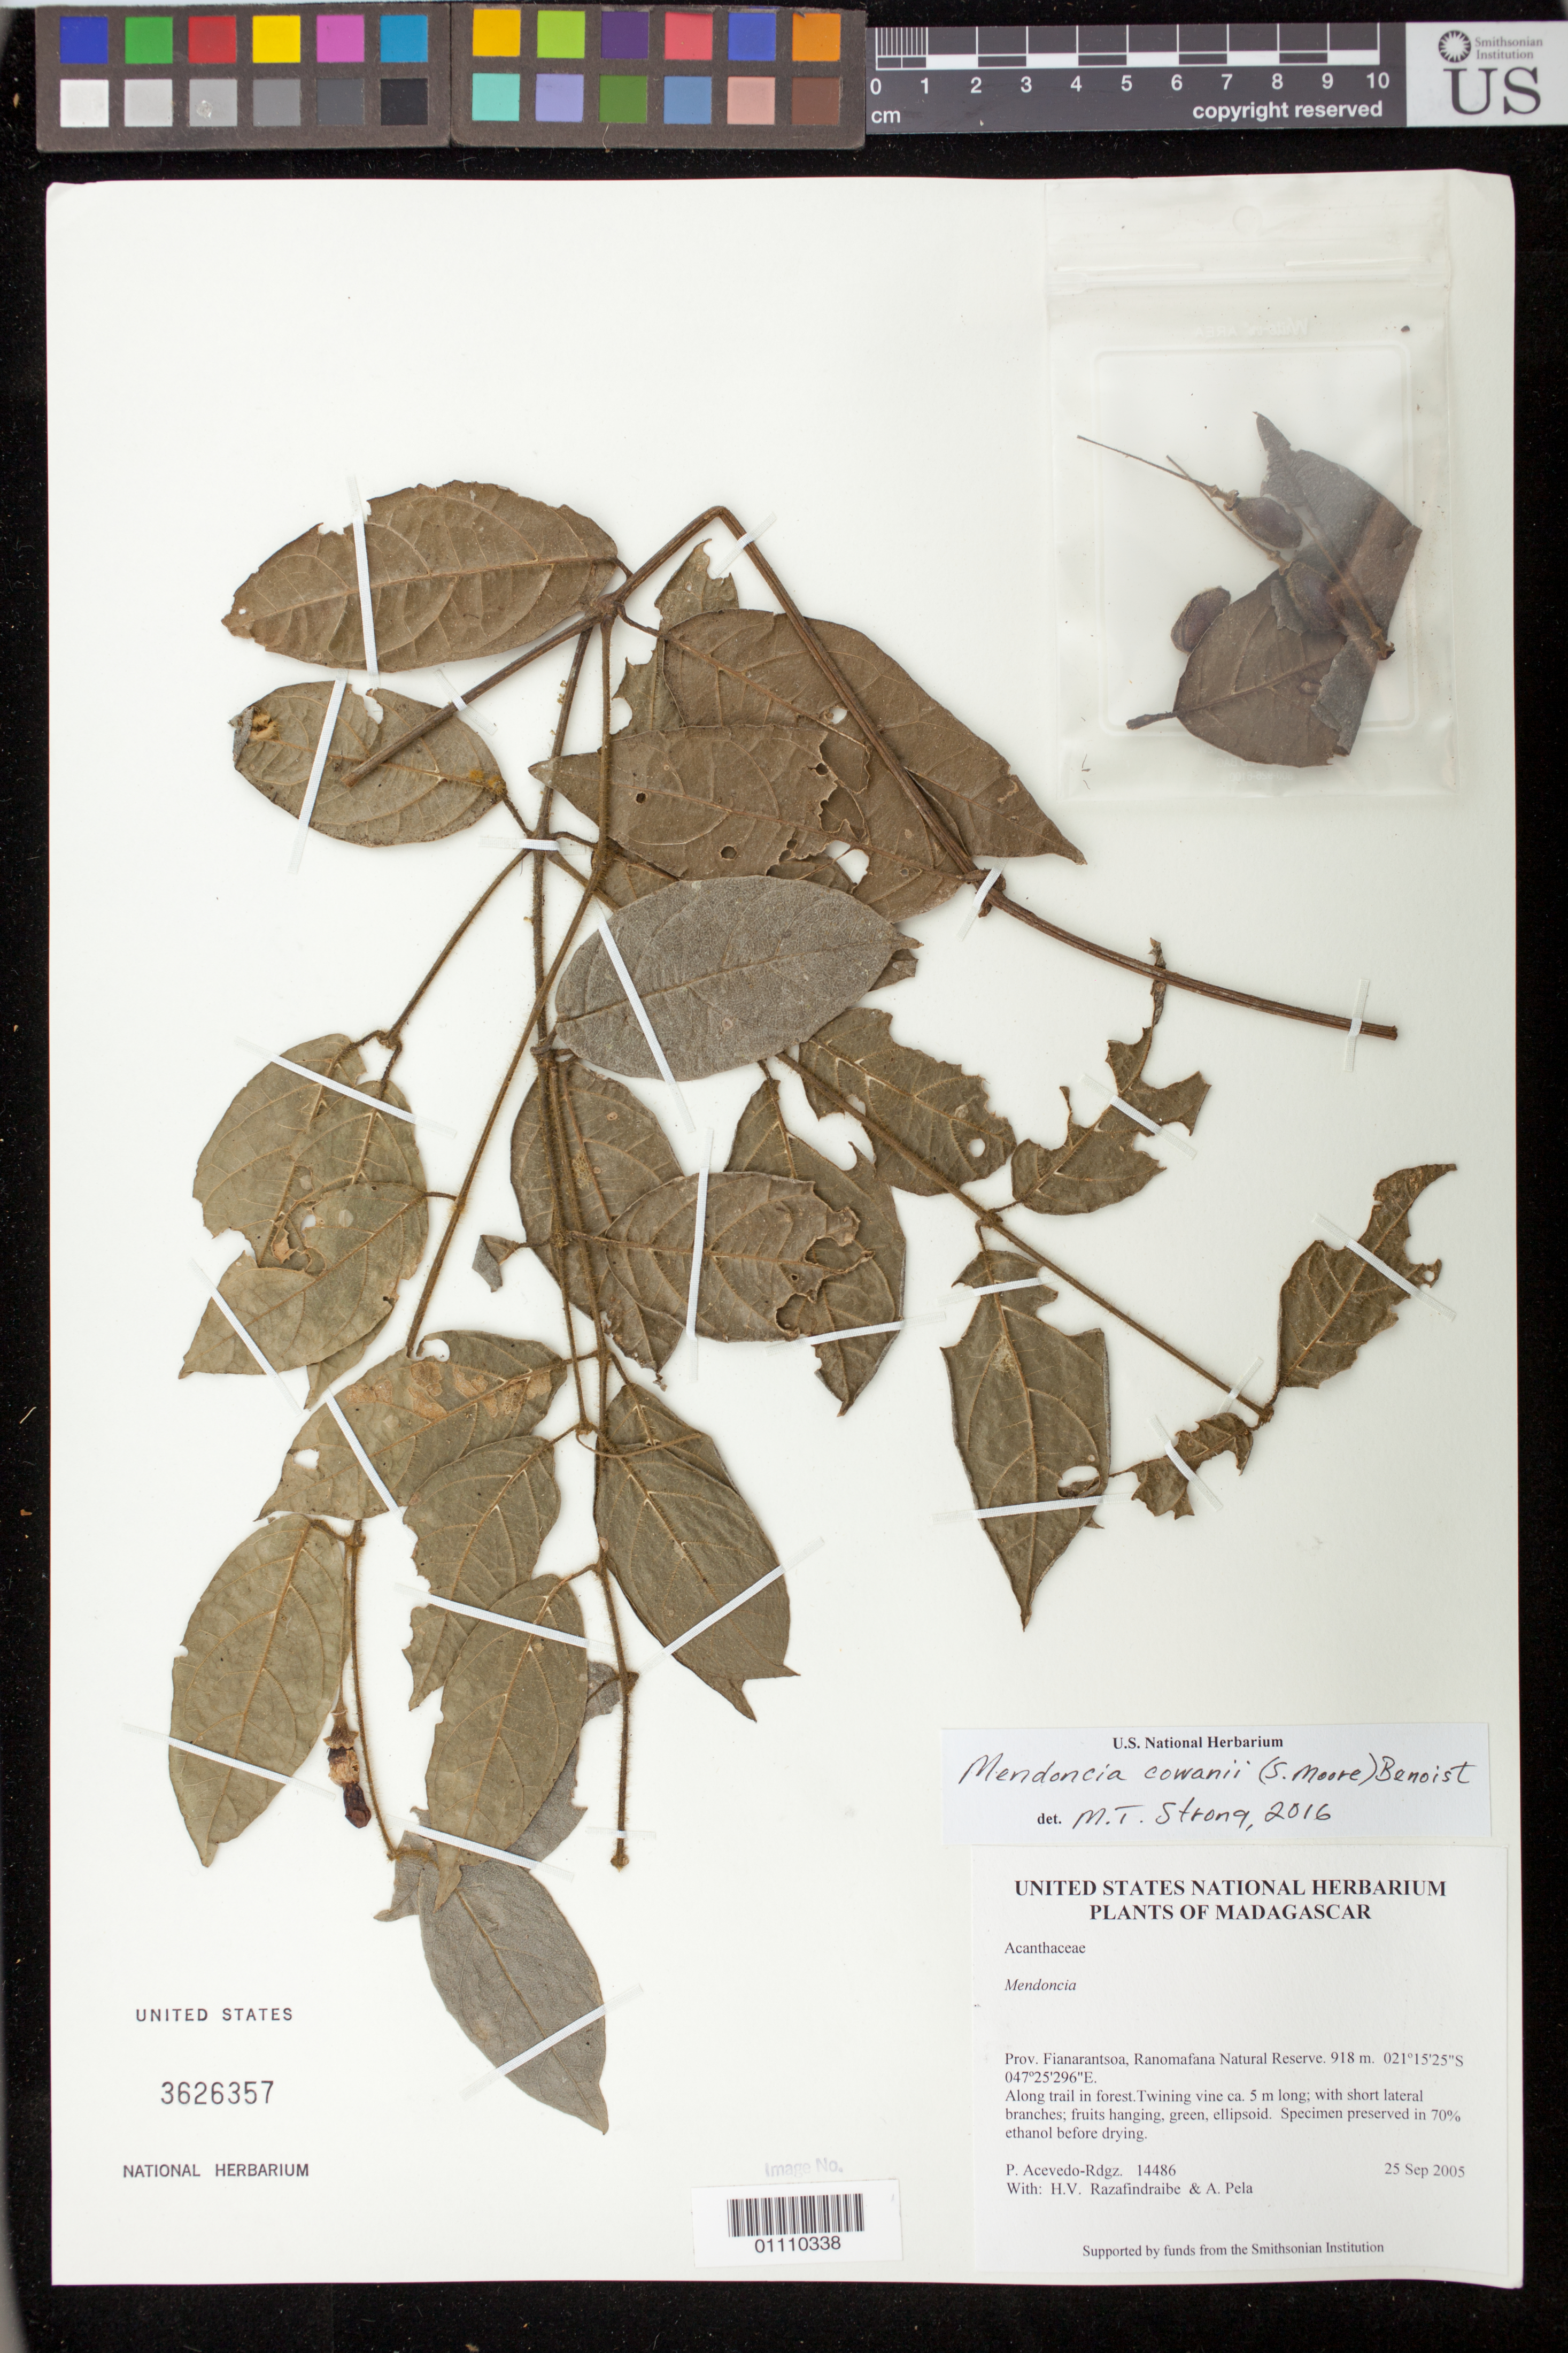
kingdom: Plantae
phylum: Tracheophyta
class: Magnoliopsida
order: Lamiales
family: Acanthaceae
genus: Mendoncia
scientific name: Mendoncia cowanii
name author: (S. Moore) Benoist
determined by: Strong, M. T., (US), Smithsonian Institution - National Museum of Natural History (UNITED STATES)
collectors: P. Acevedo-Rodr., H. Razafindraibe & A. Pela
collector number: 14486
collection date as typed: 25 Sep 2005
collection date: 2005-09-25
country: Madagascar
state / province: Haute Matsiatra / Vatovavy Fitovinany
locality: Prov. Fianarantsoa, Ranomafana Natural Reserve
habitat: Along trail in forest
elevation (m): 918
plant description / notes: US, MO, K, P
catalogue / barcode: US 3626357